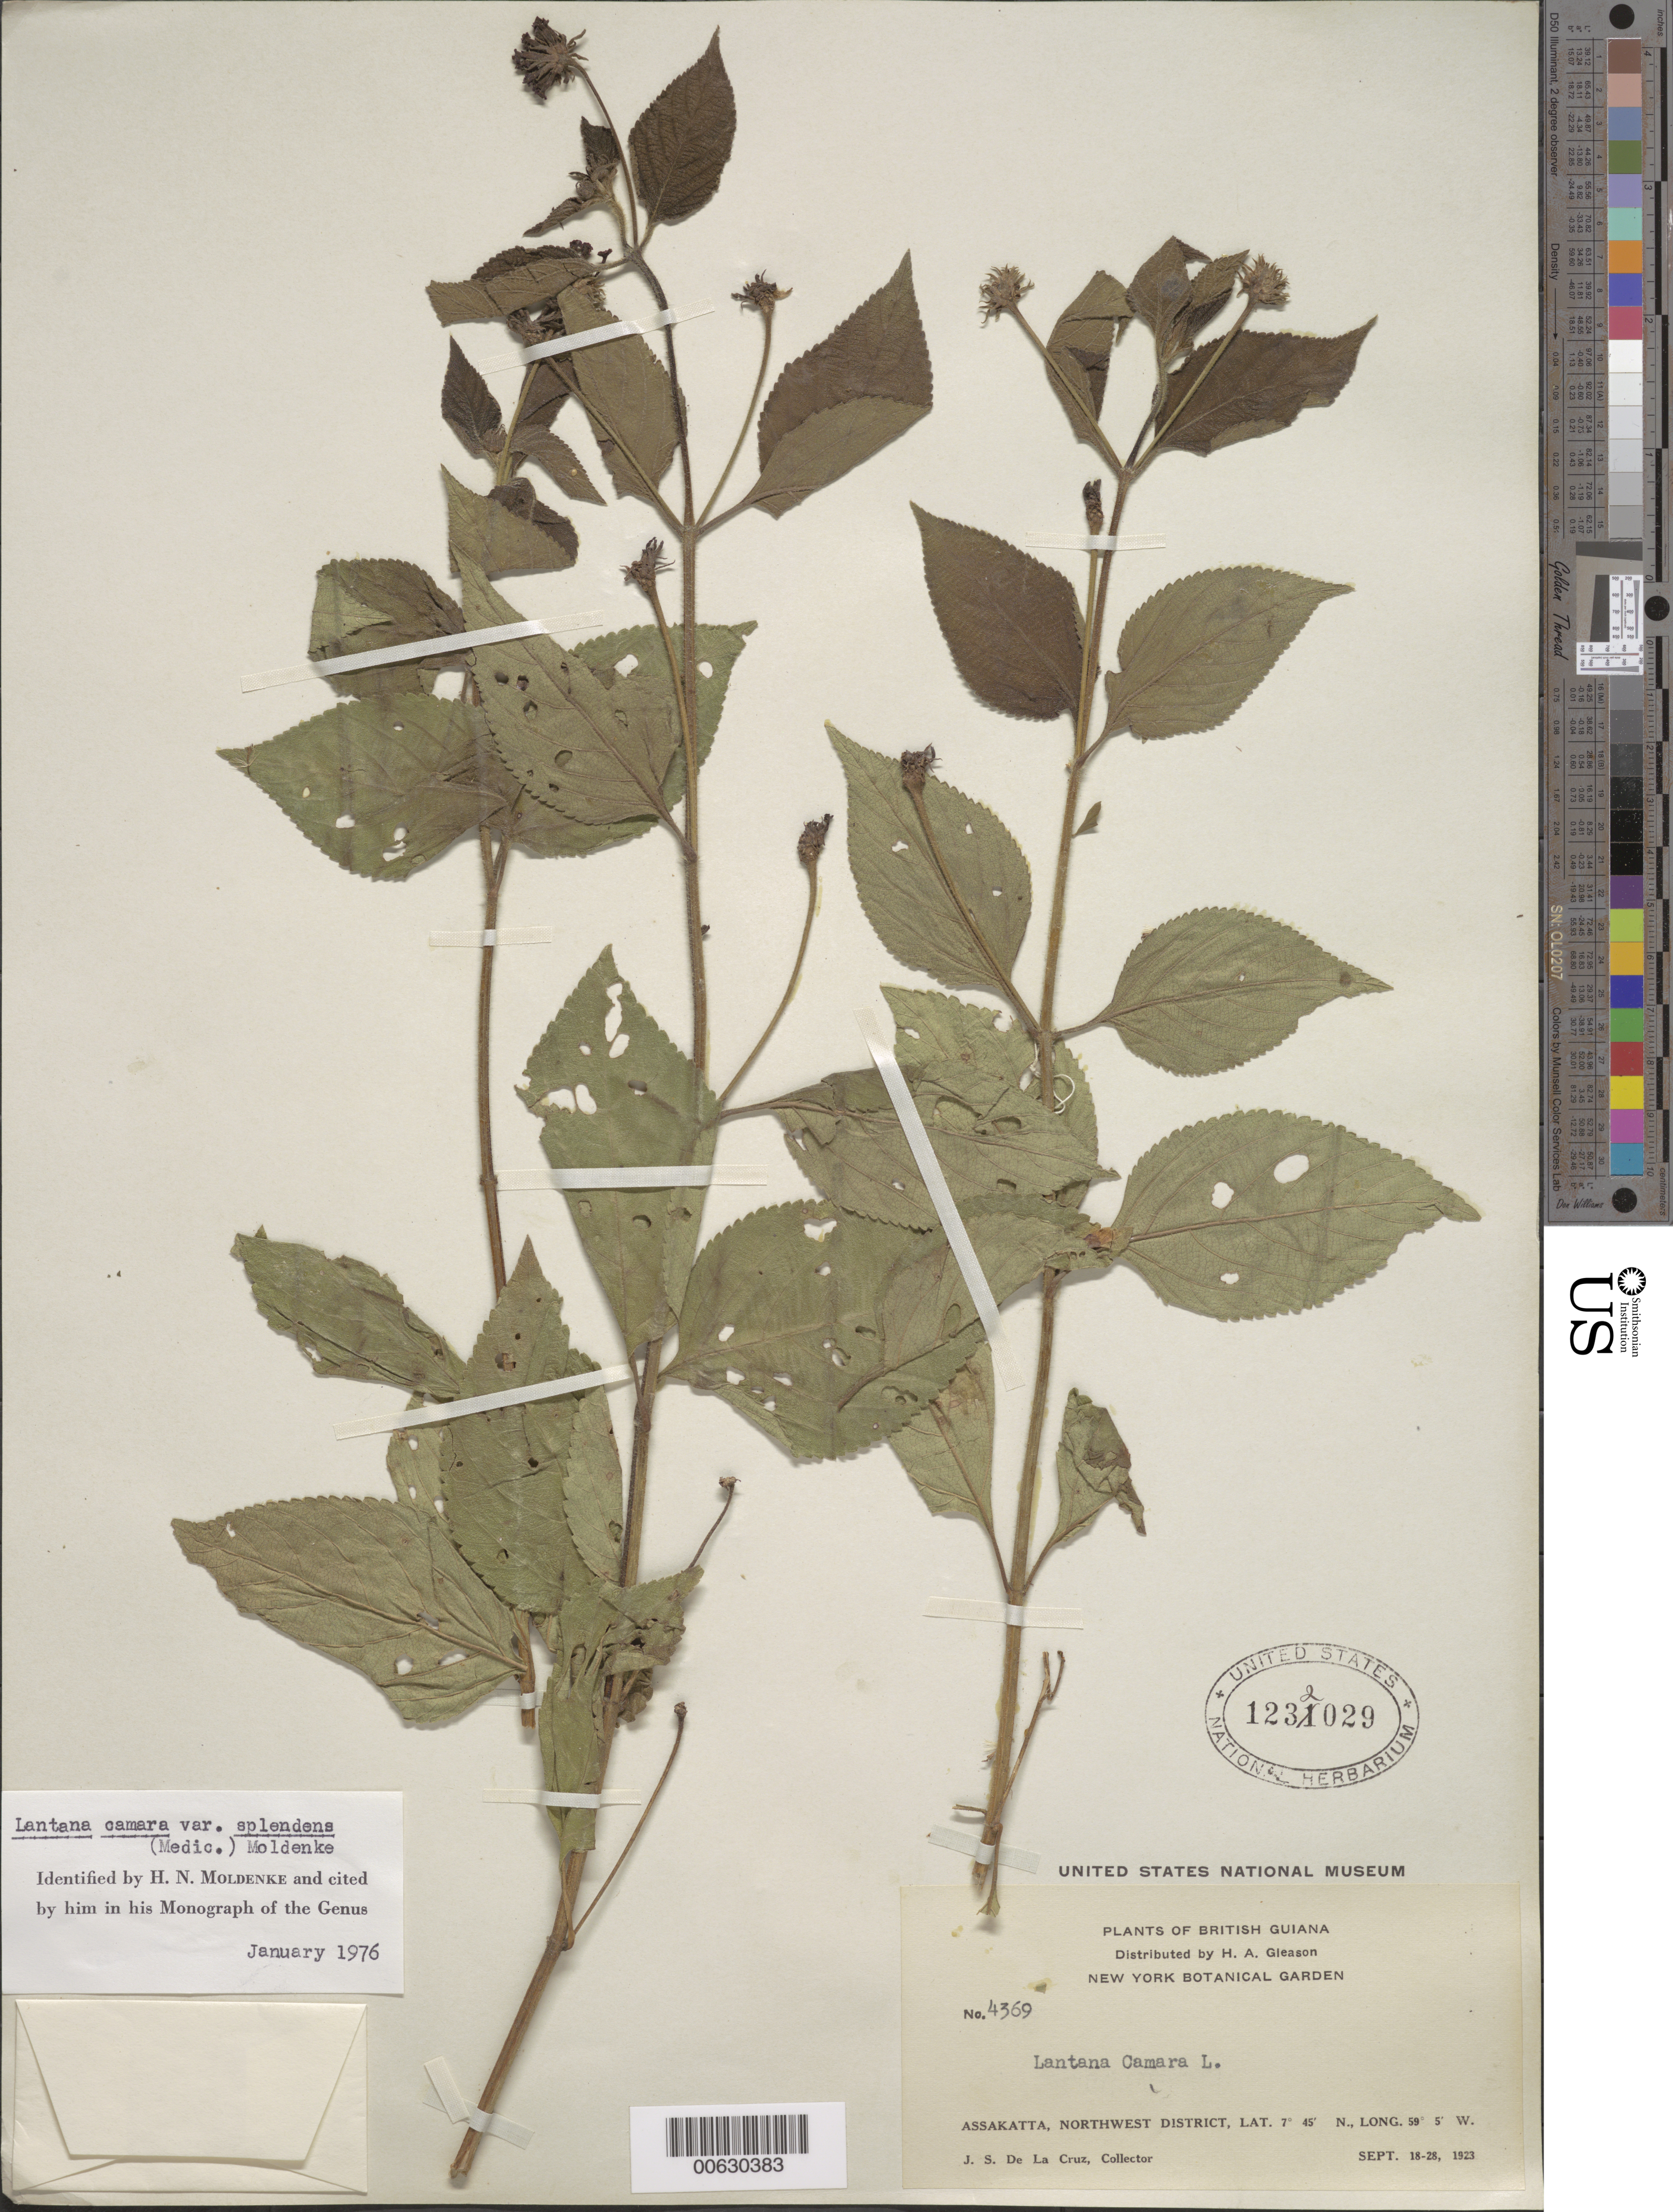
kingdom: Plantae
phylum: Tracheophyta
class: Magnoliopsida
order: Lamiales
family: Verbenaceae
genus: Lantana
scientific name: Lantana camara var. splendens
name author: Moldenke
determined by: Moldenke, H. N.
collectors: J. S. de la Cruz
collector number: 4369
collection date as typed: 18-Sep-23 to 28-Sep-23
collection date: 1923-09-18/1923-09-28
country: Guyana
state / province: Barima-Waini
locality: Assakatta, NW District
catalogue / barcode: US 1232029